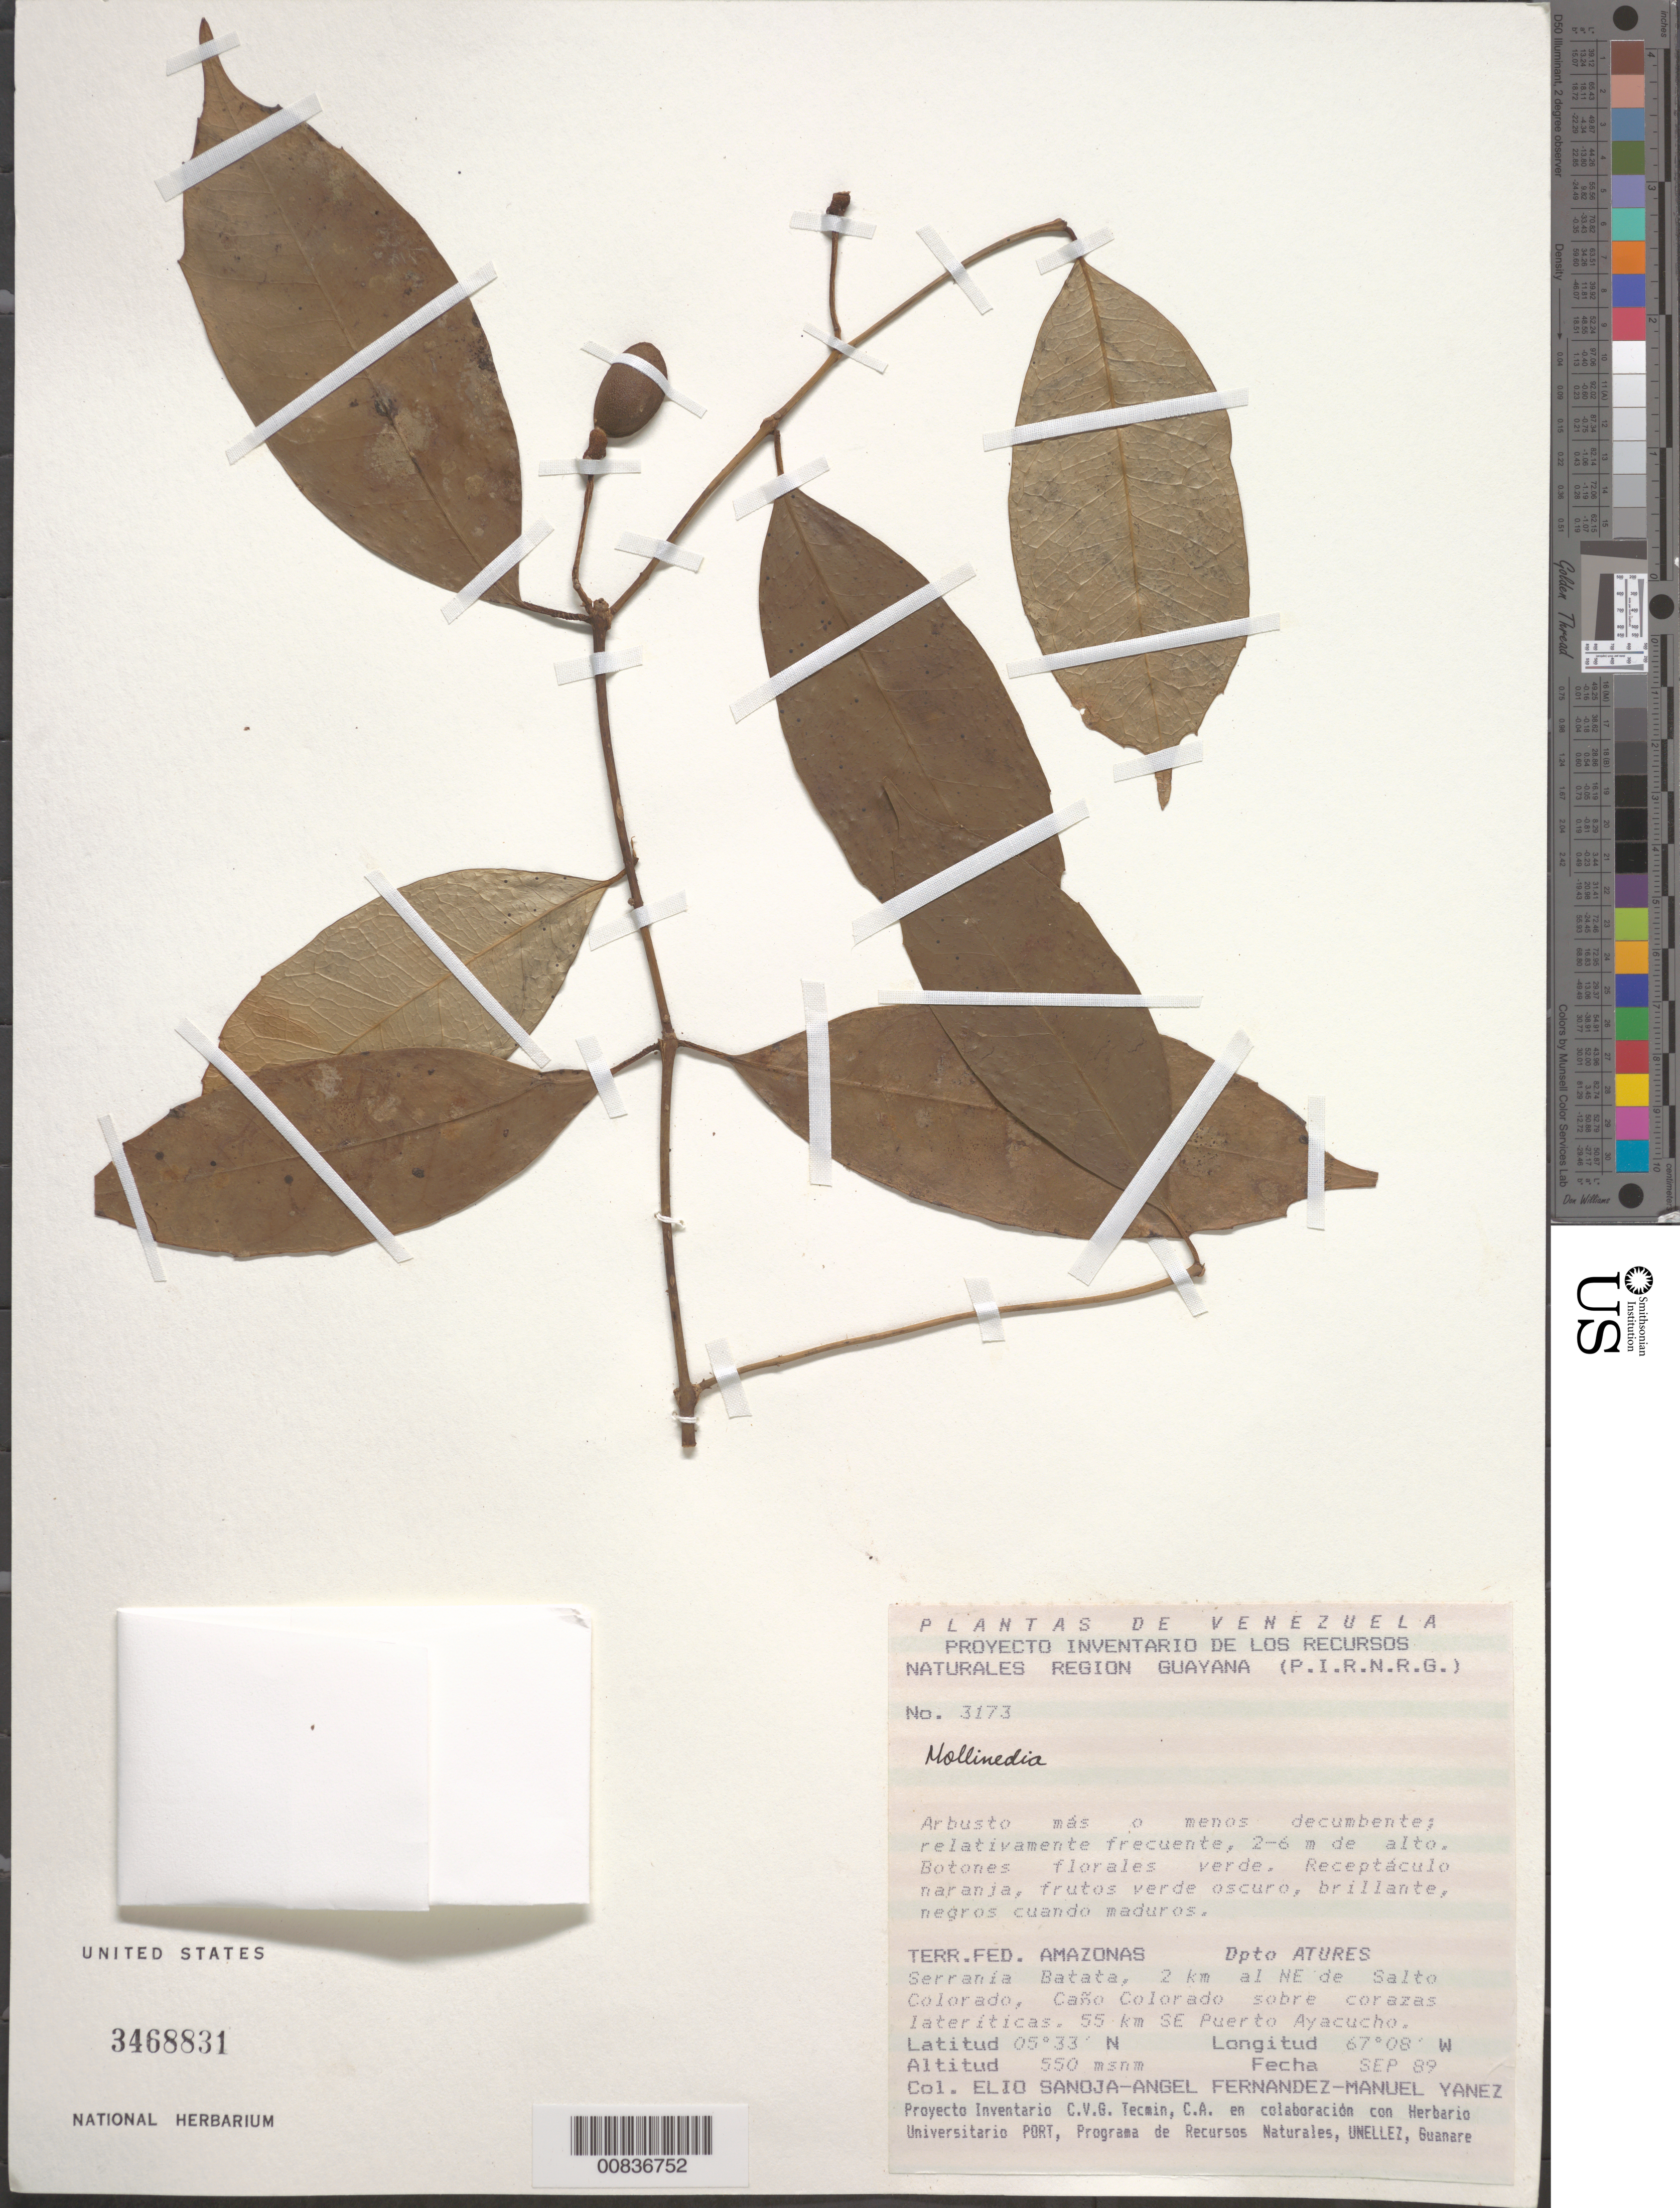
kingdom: Plantae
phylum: Tracheophyta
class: Magnoliopsida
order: Laurales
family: Monimiaceae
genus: Mollinedia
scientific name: Mollinedia sp.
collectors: E. Sanoja, A. Fernandez & M. Yanez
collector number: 3173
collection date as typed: Sep-89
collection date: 1989-09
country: Venezuela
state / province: Amazonas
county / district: Atures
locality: Serrania Batata, 2 km NE de Salto Colorado, Caño Colorado, 55 km SE Puerto Ayacucho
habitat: Sobre corazas lateríticas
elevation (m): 550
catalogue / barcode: US 3468831